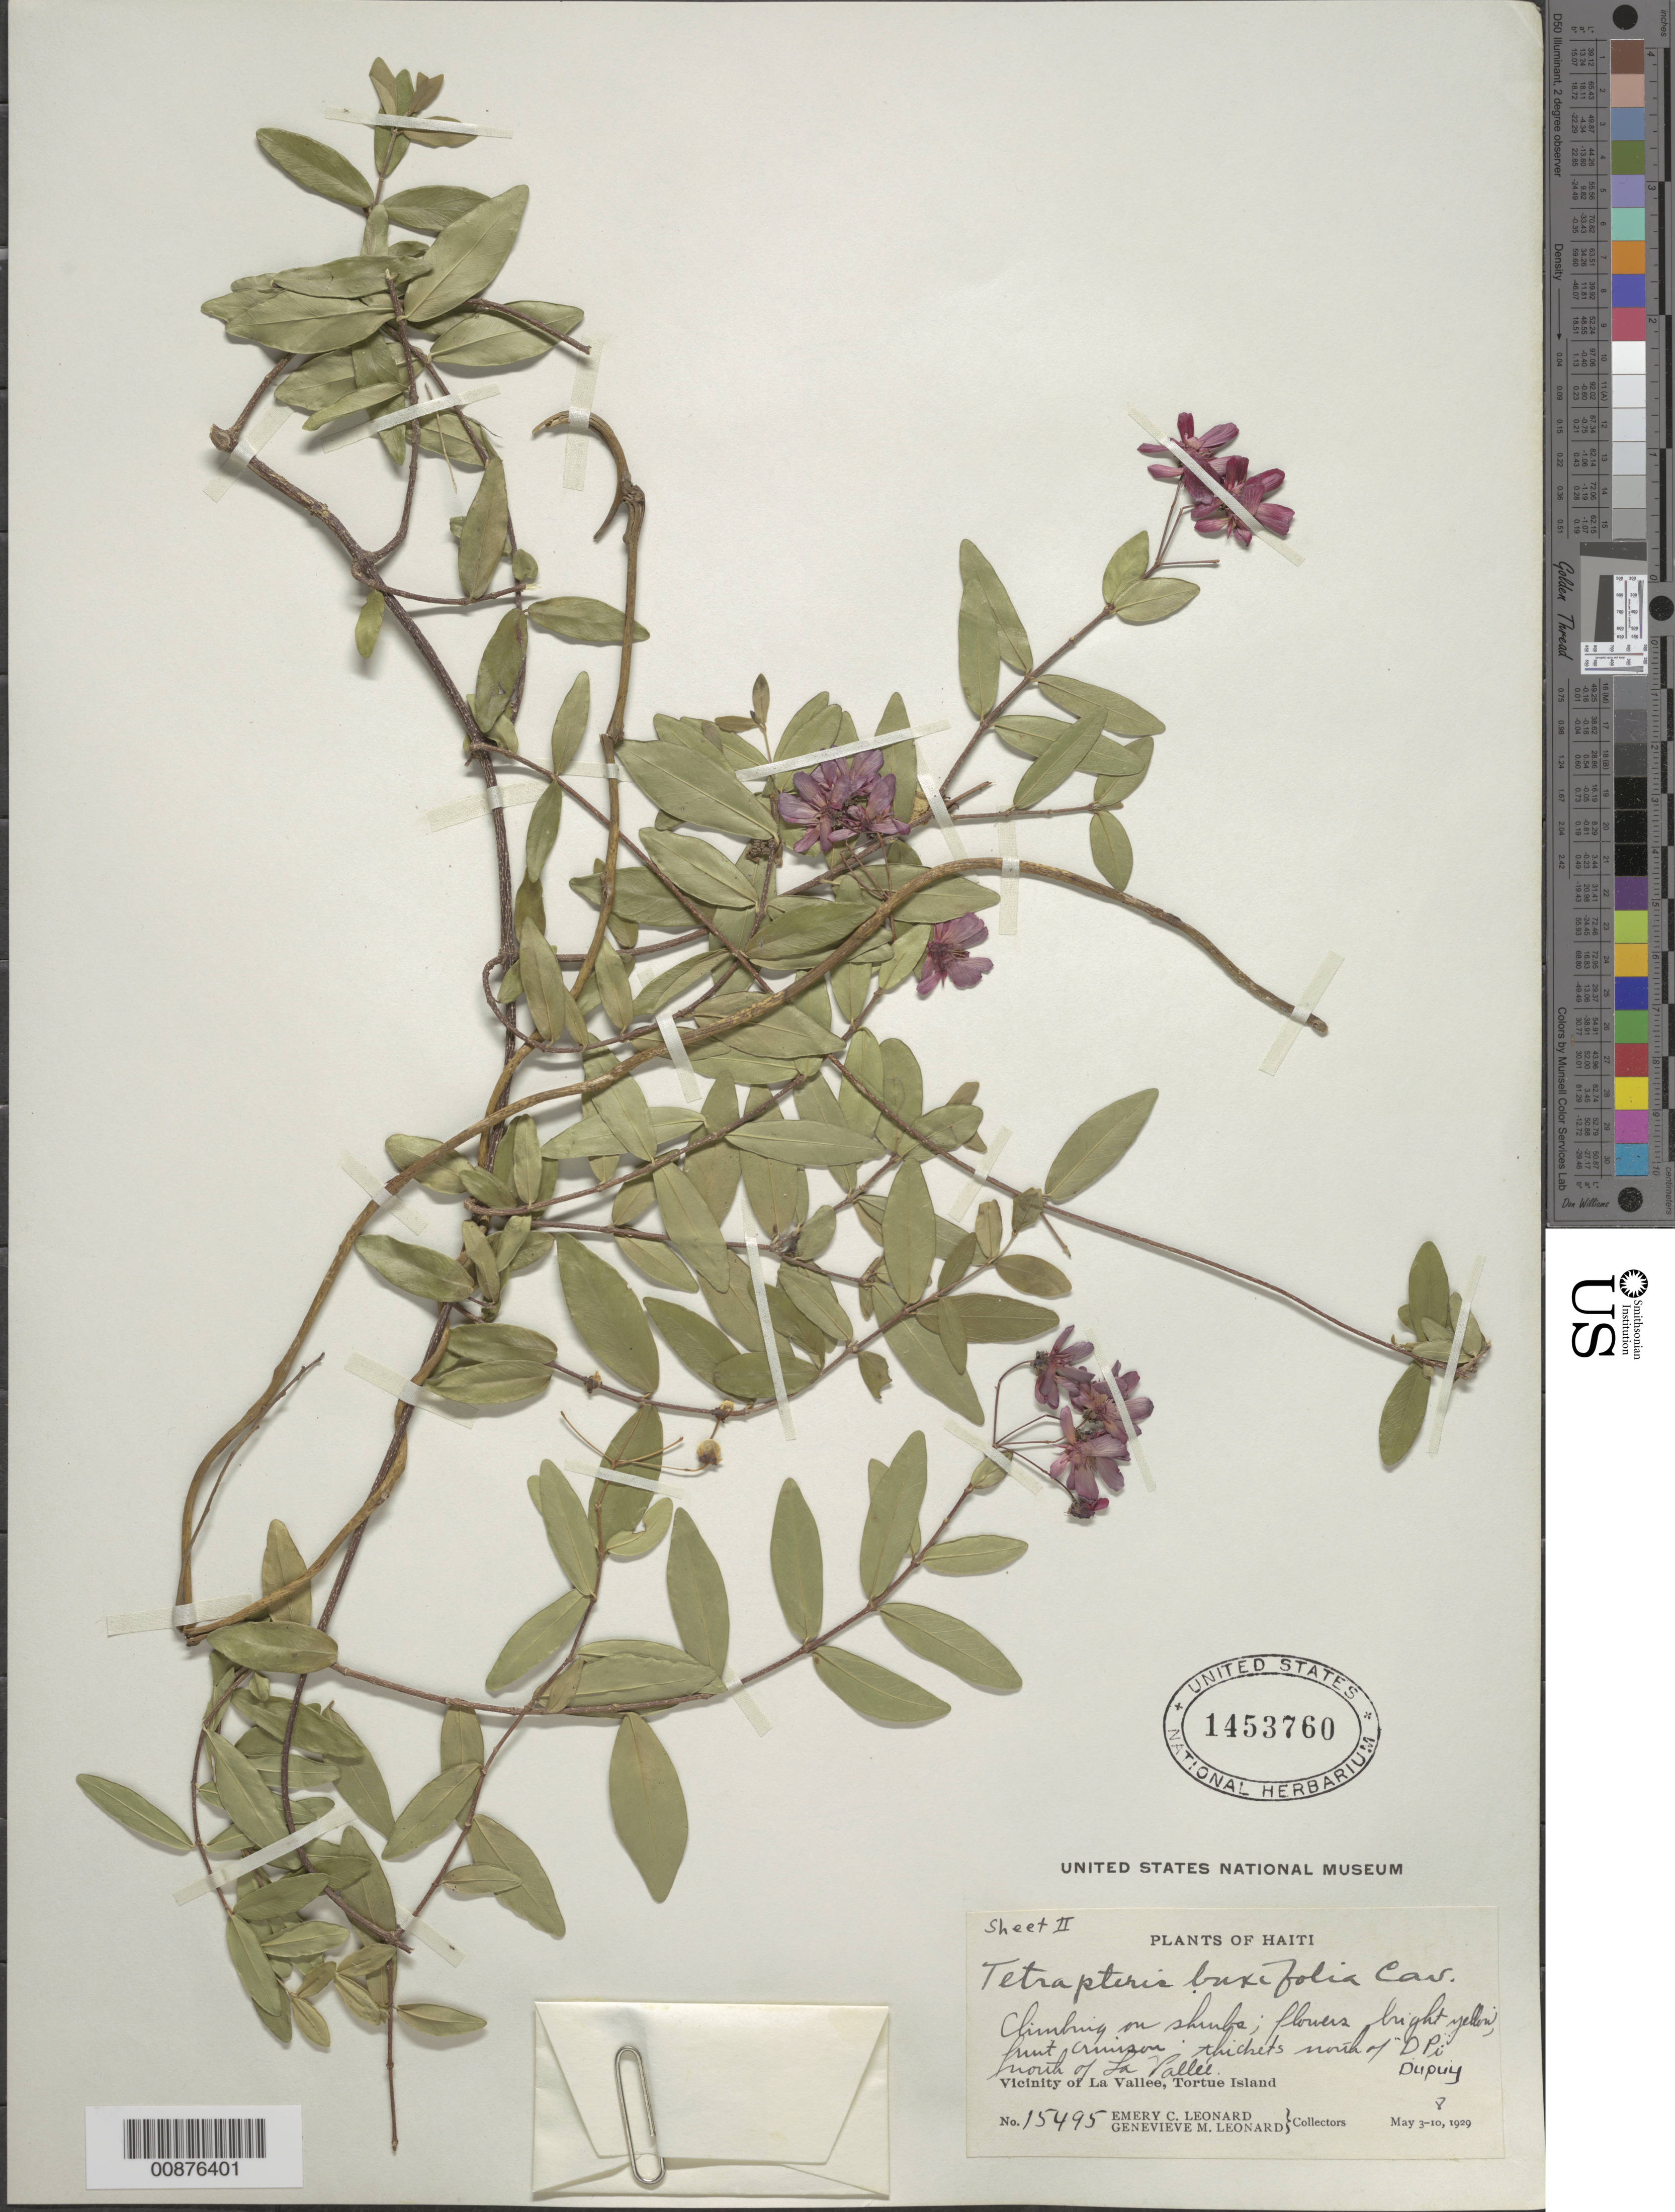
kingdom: Plantae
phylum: Tracheophyta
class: Magnoliopsida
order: Malpighiales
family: Malpighiaceae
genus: Tetrapterys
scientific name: Tetrapterys buxifolia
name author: Cav.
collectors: E. C. Leonard & G. M. Leonard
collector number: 15495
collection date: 1929-05-08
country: Haiti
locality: North of "D Pi" Dupuy north of La Vallée. Vicinity of La Vallée, Tortue Island.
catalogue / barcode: US 1453760